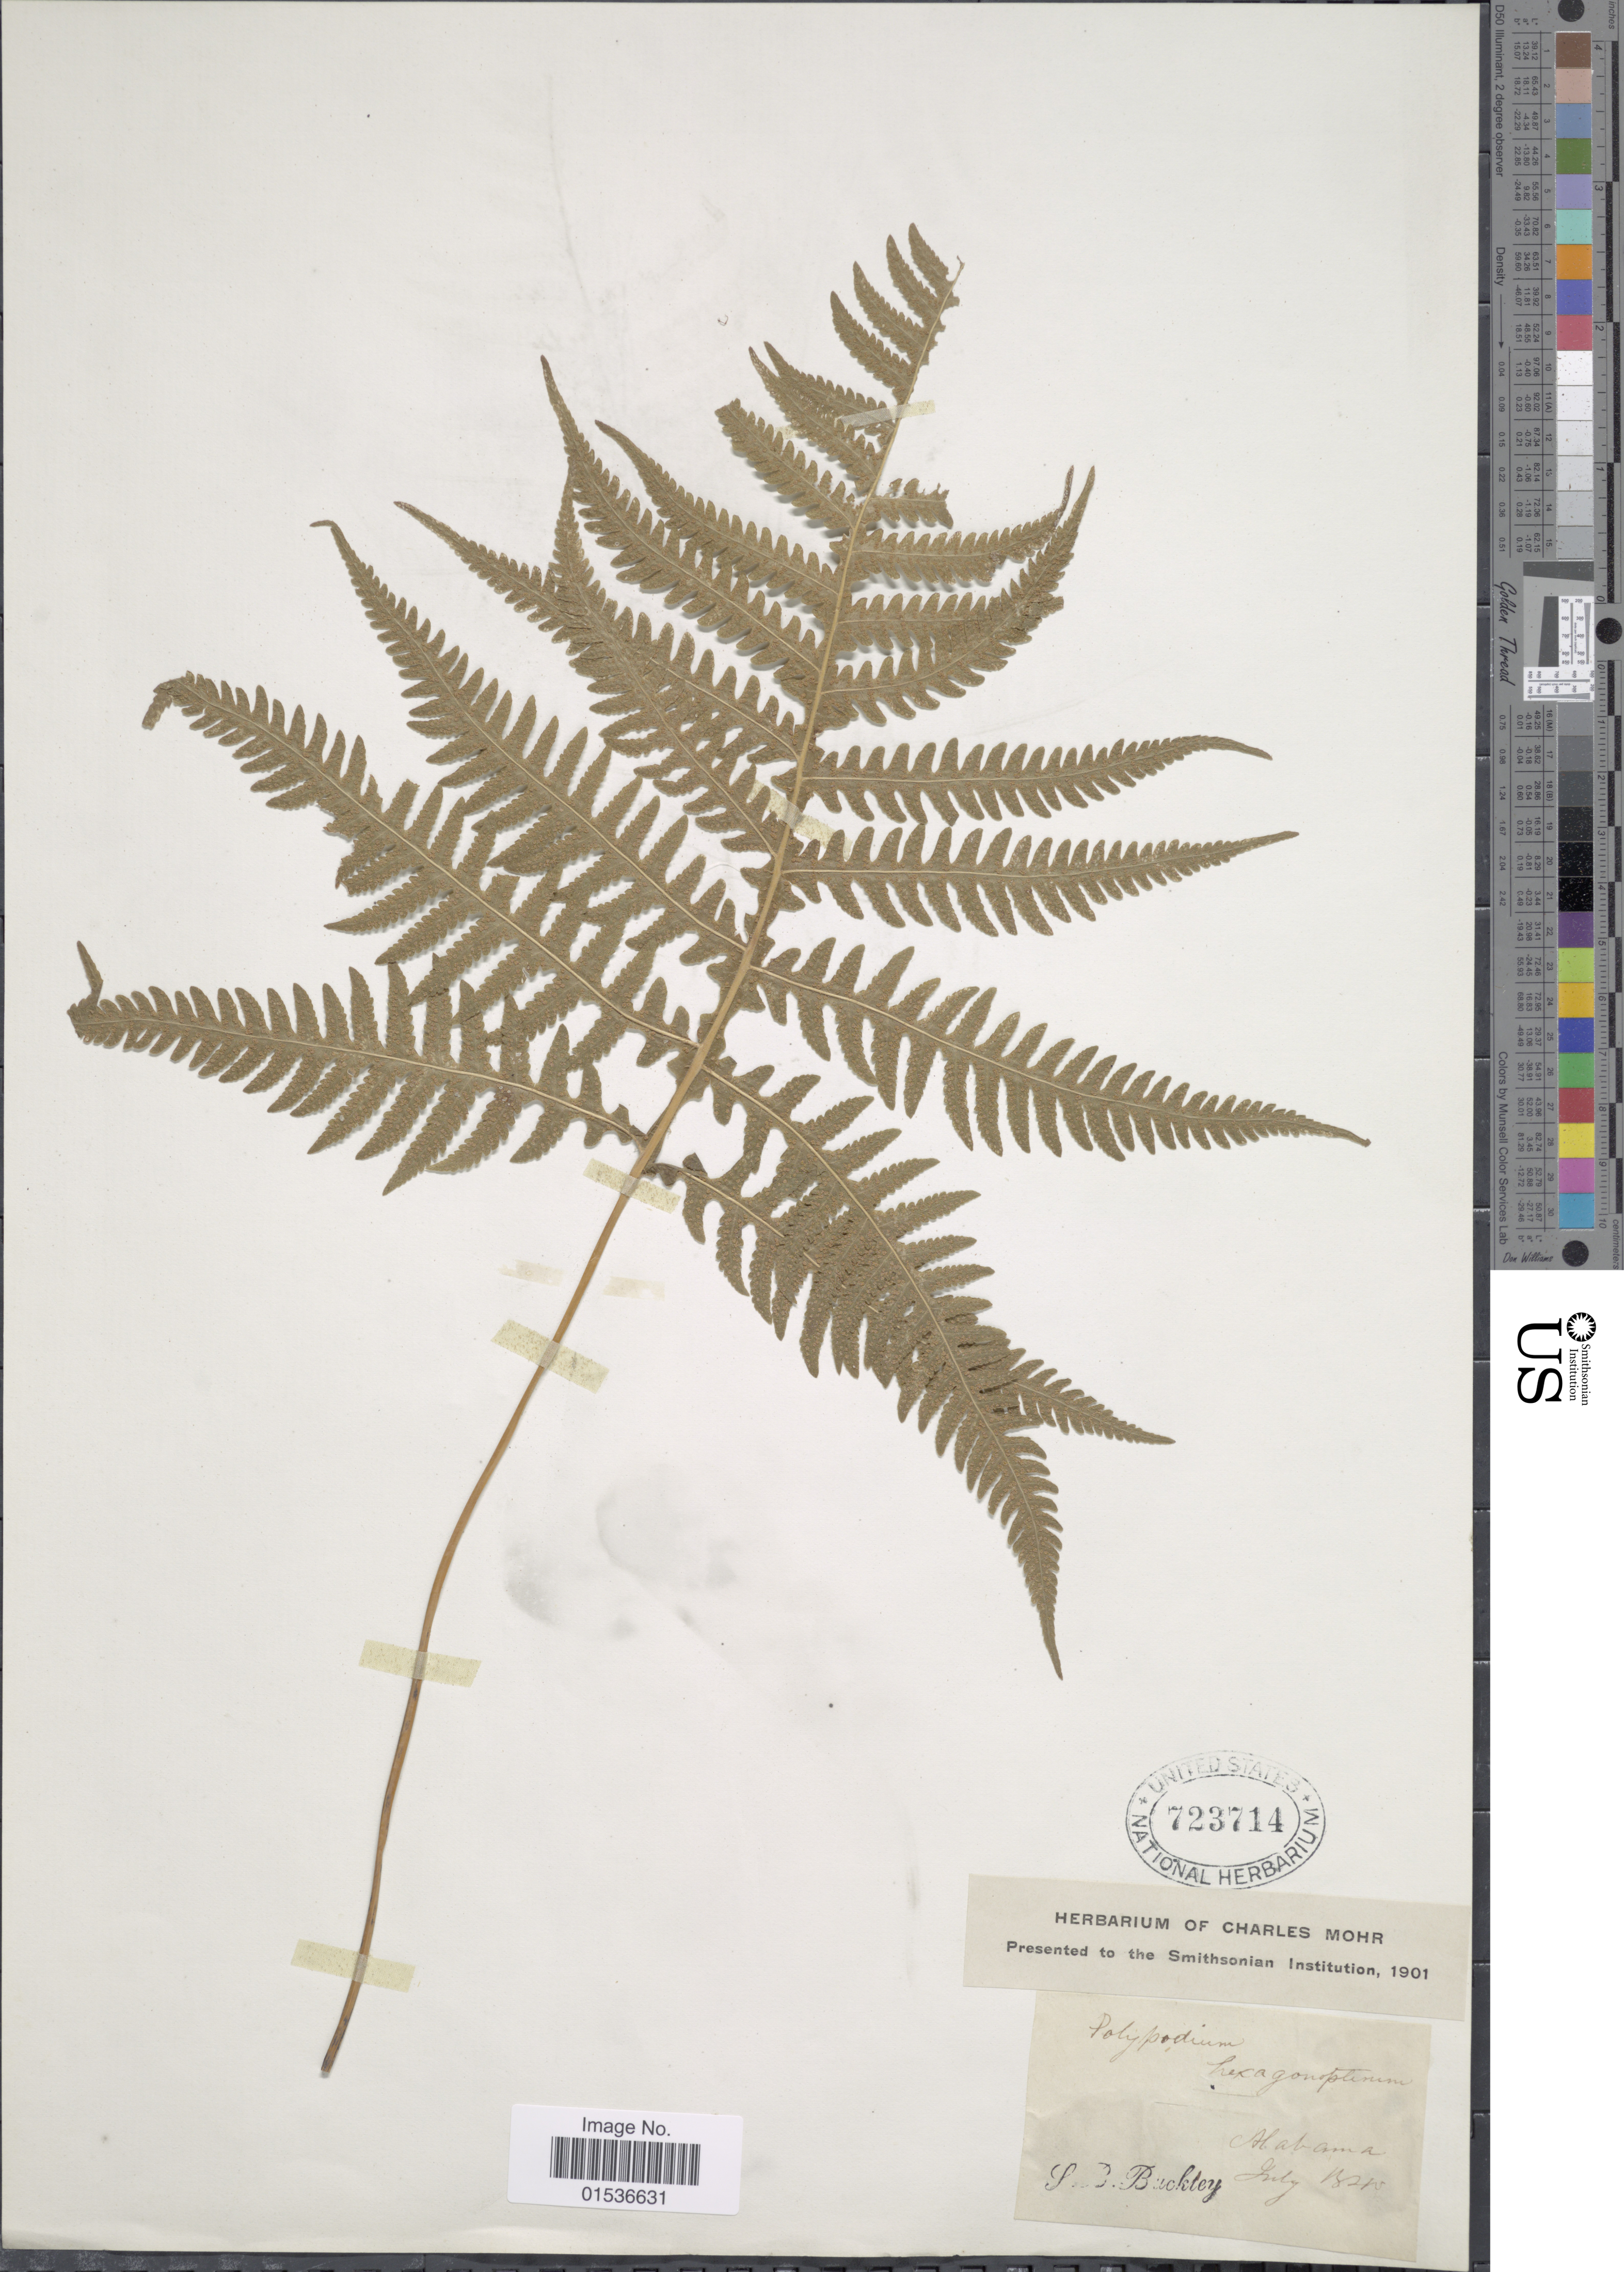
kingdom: Plantae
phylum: Tracheophyta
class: Polypodiopsida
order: Polypodiales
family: Thelypteridaceae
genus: Phegopteris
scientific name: Phegopteris hexagonoptera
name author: (Michx.) Fée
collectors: S. B. Buckley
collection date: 1821-07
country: United States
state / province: Alabama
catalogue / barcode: US 723714